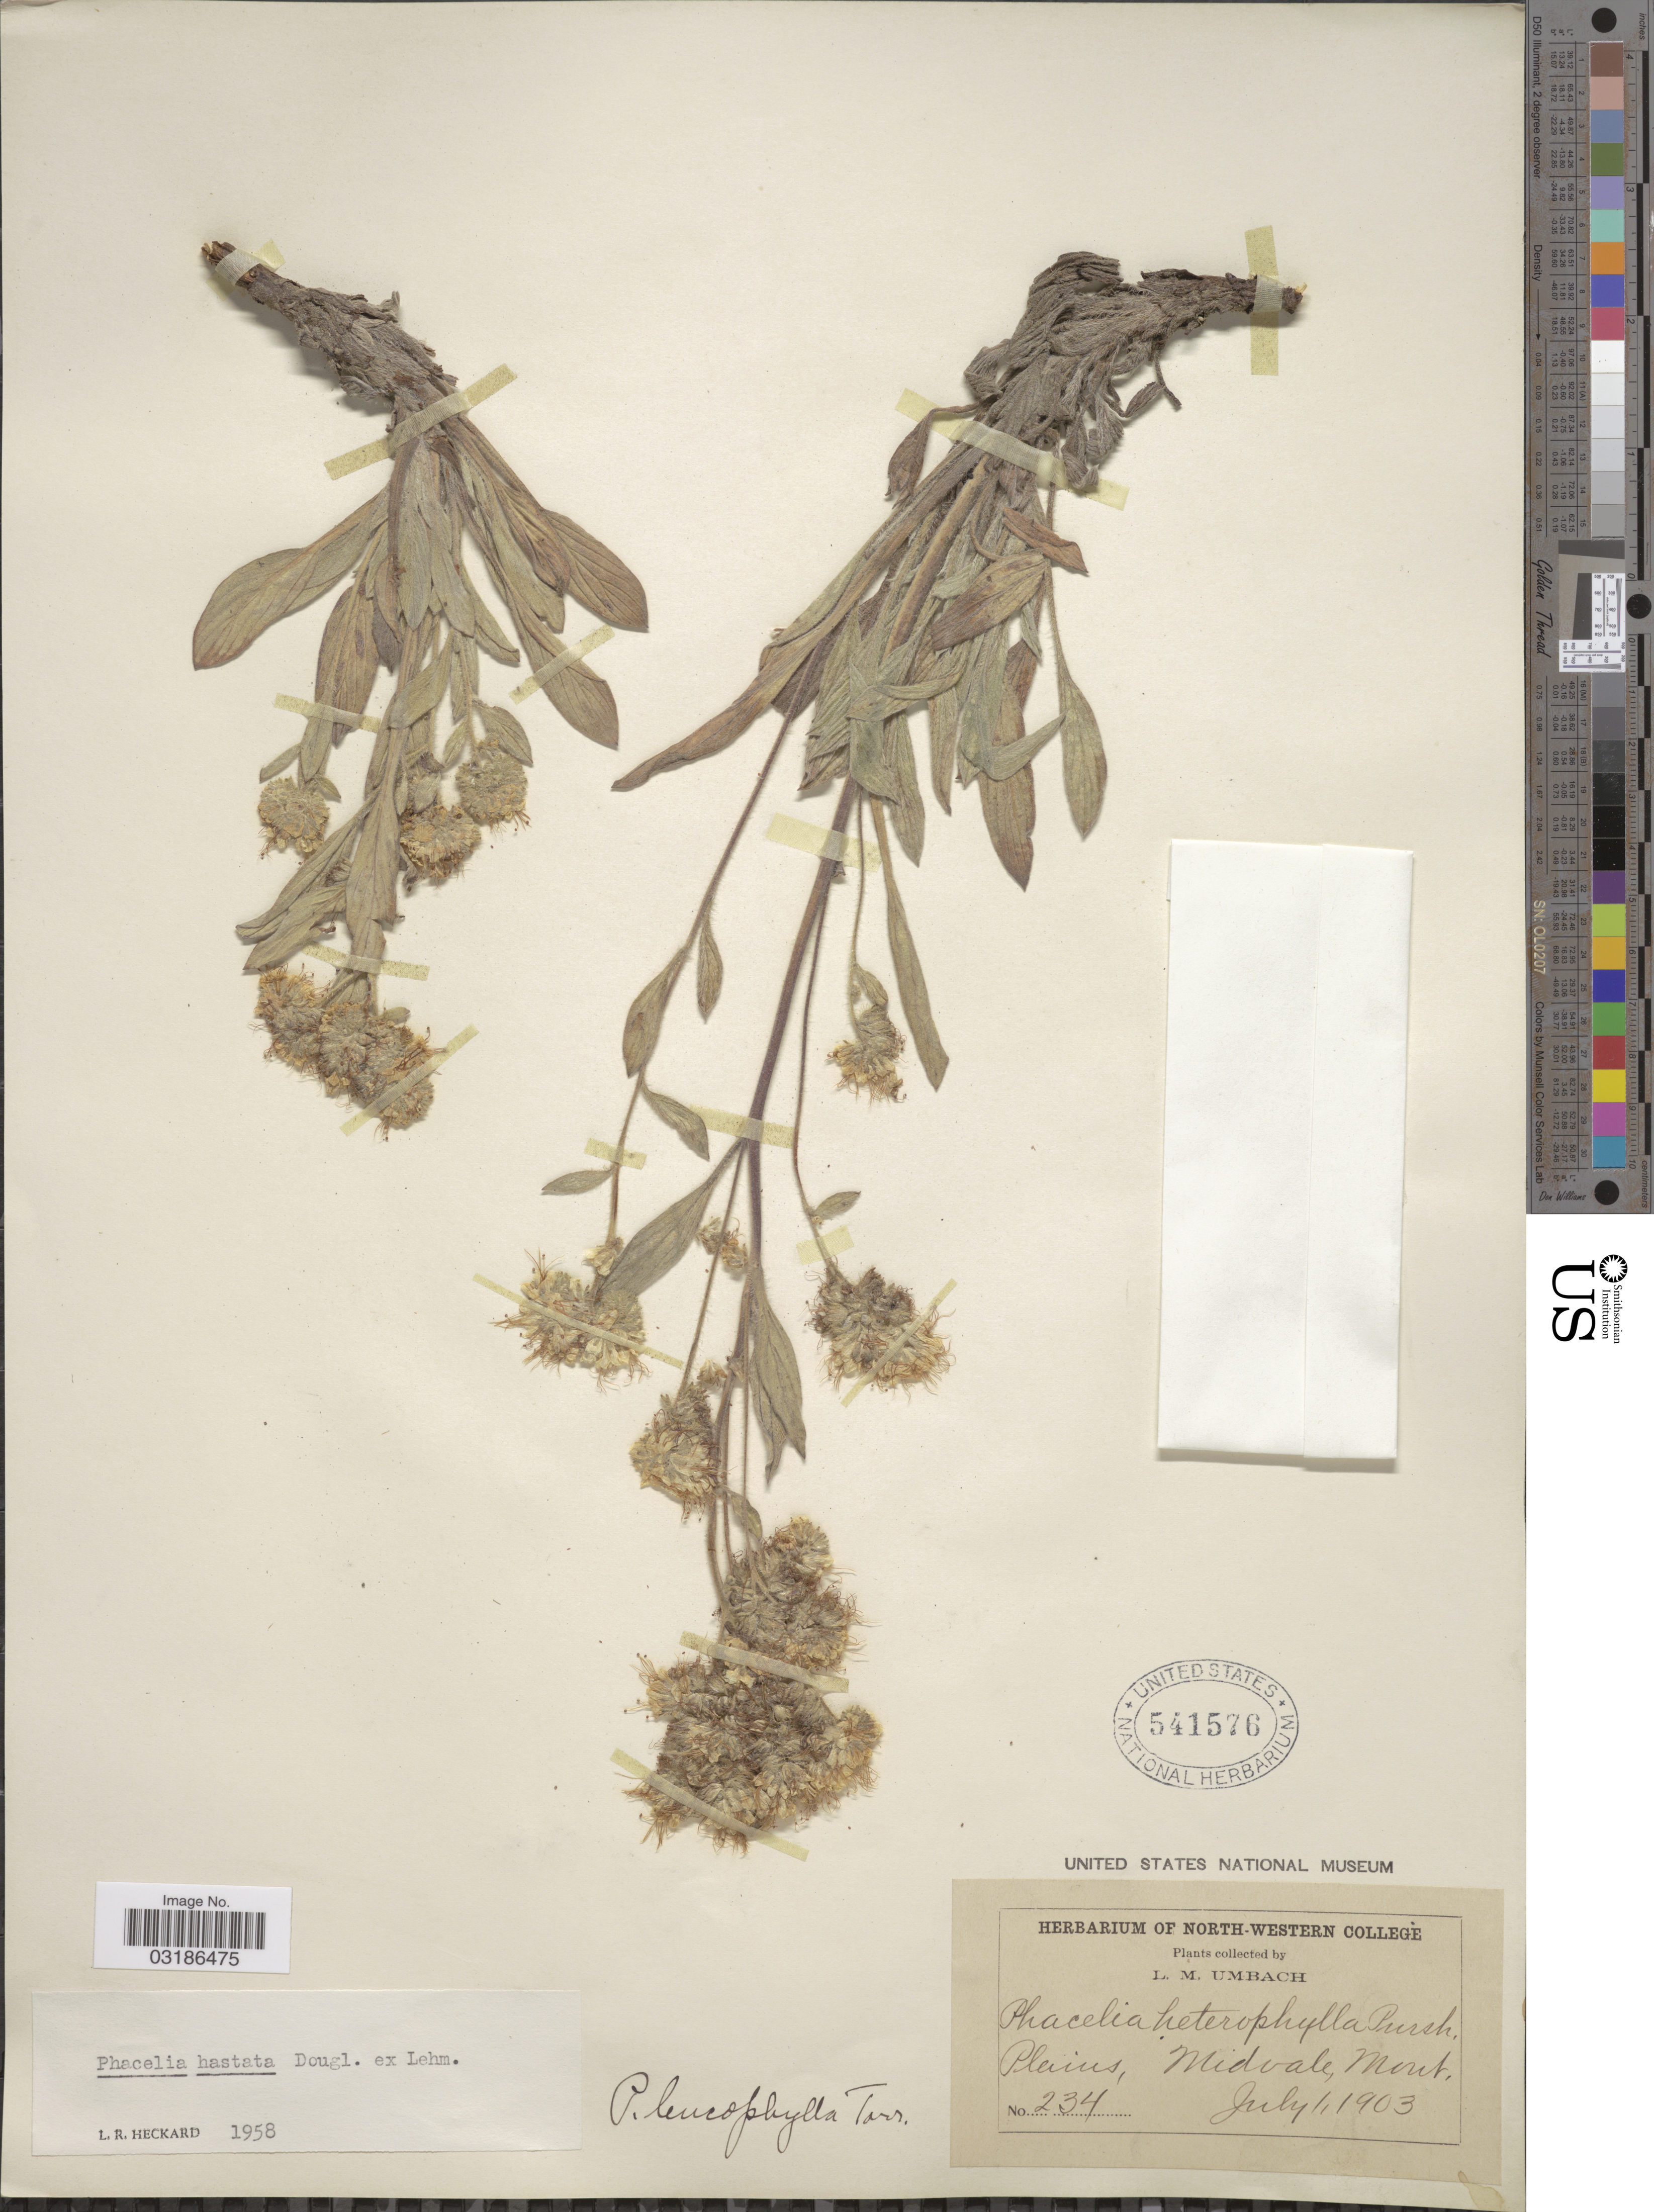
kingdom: Plantae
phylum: Tracheophyta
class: Magnoliopsida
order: Boraginales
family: Hydrophyllaceae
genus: Phacelia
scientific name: Phacelia hastata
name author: Douglas ex Lehm.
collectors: L. M. Umbach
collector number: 234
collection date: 1903-07-01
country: United States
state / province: Montana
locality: Plains, Midvale, Mont.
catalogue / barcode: US 541576